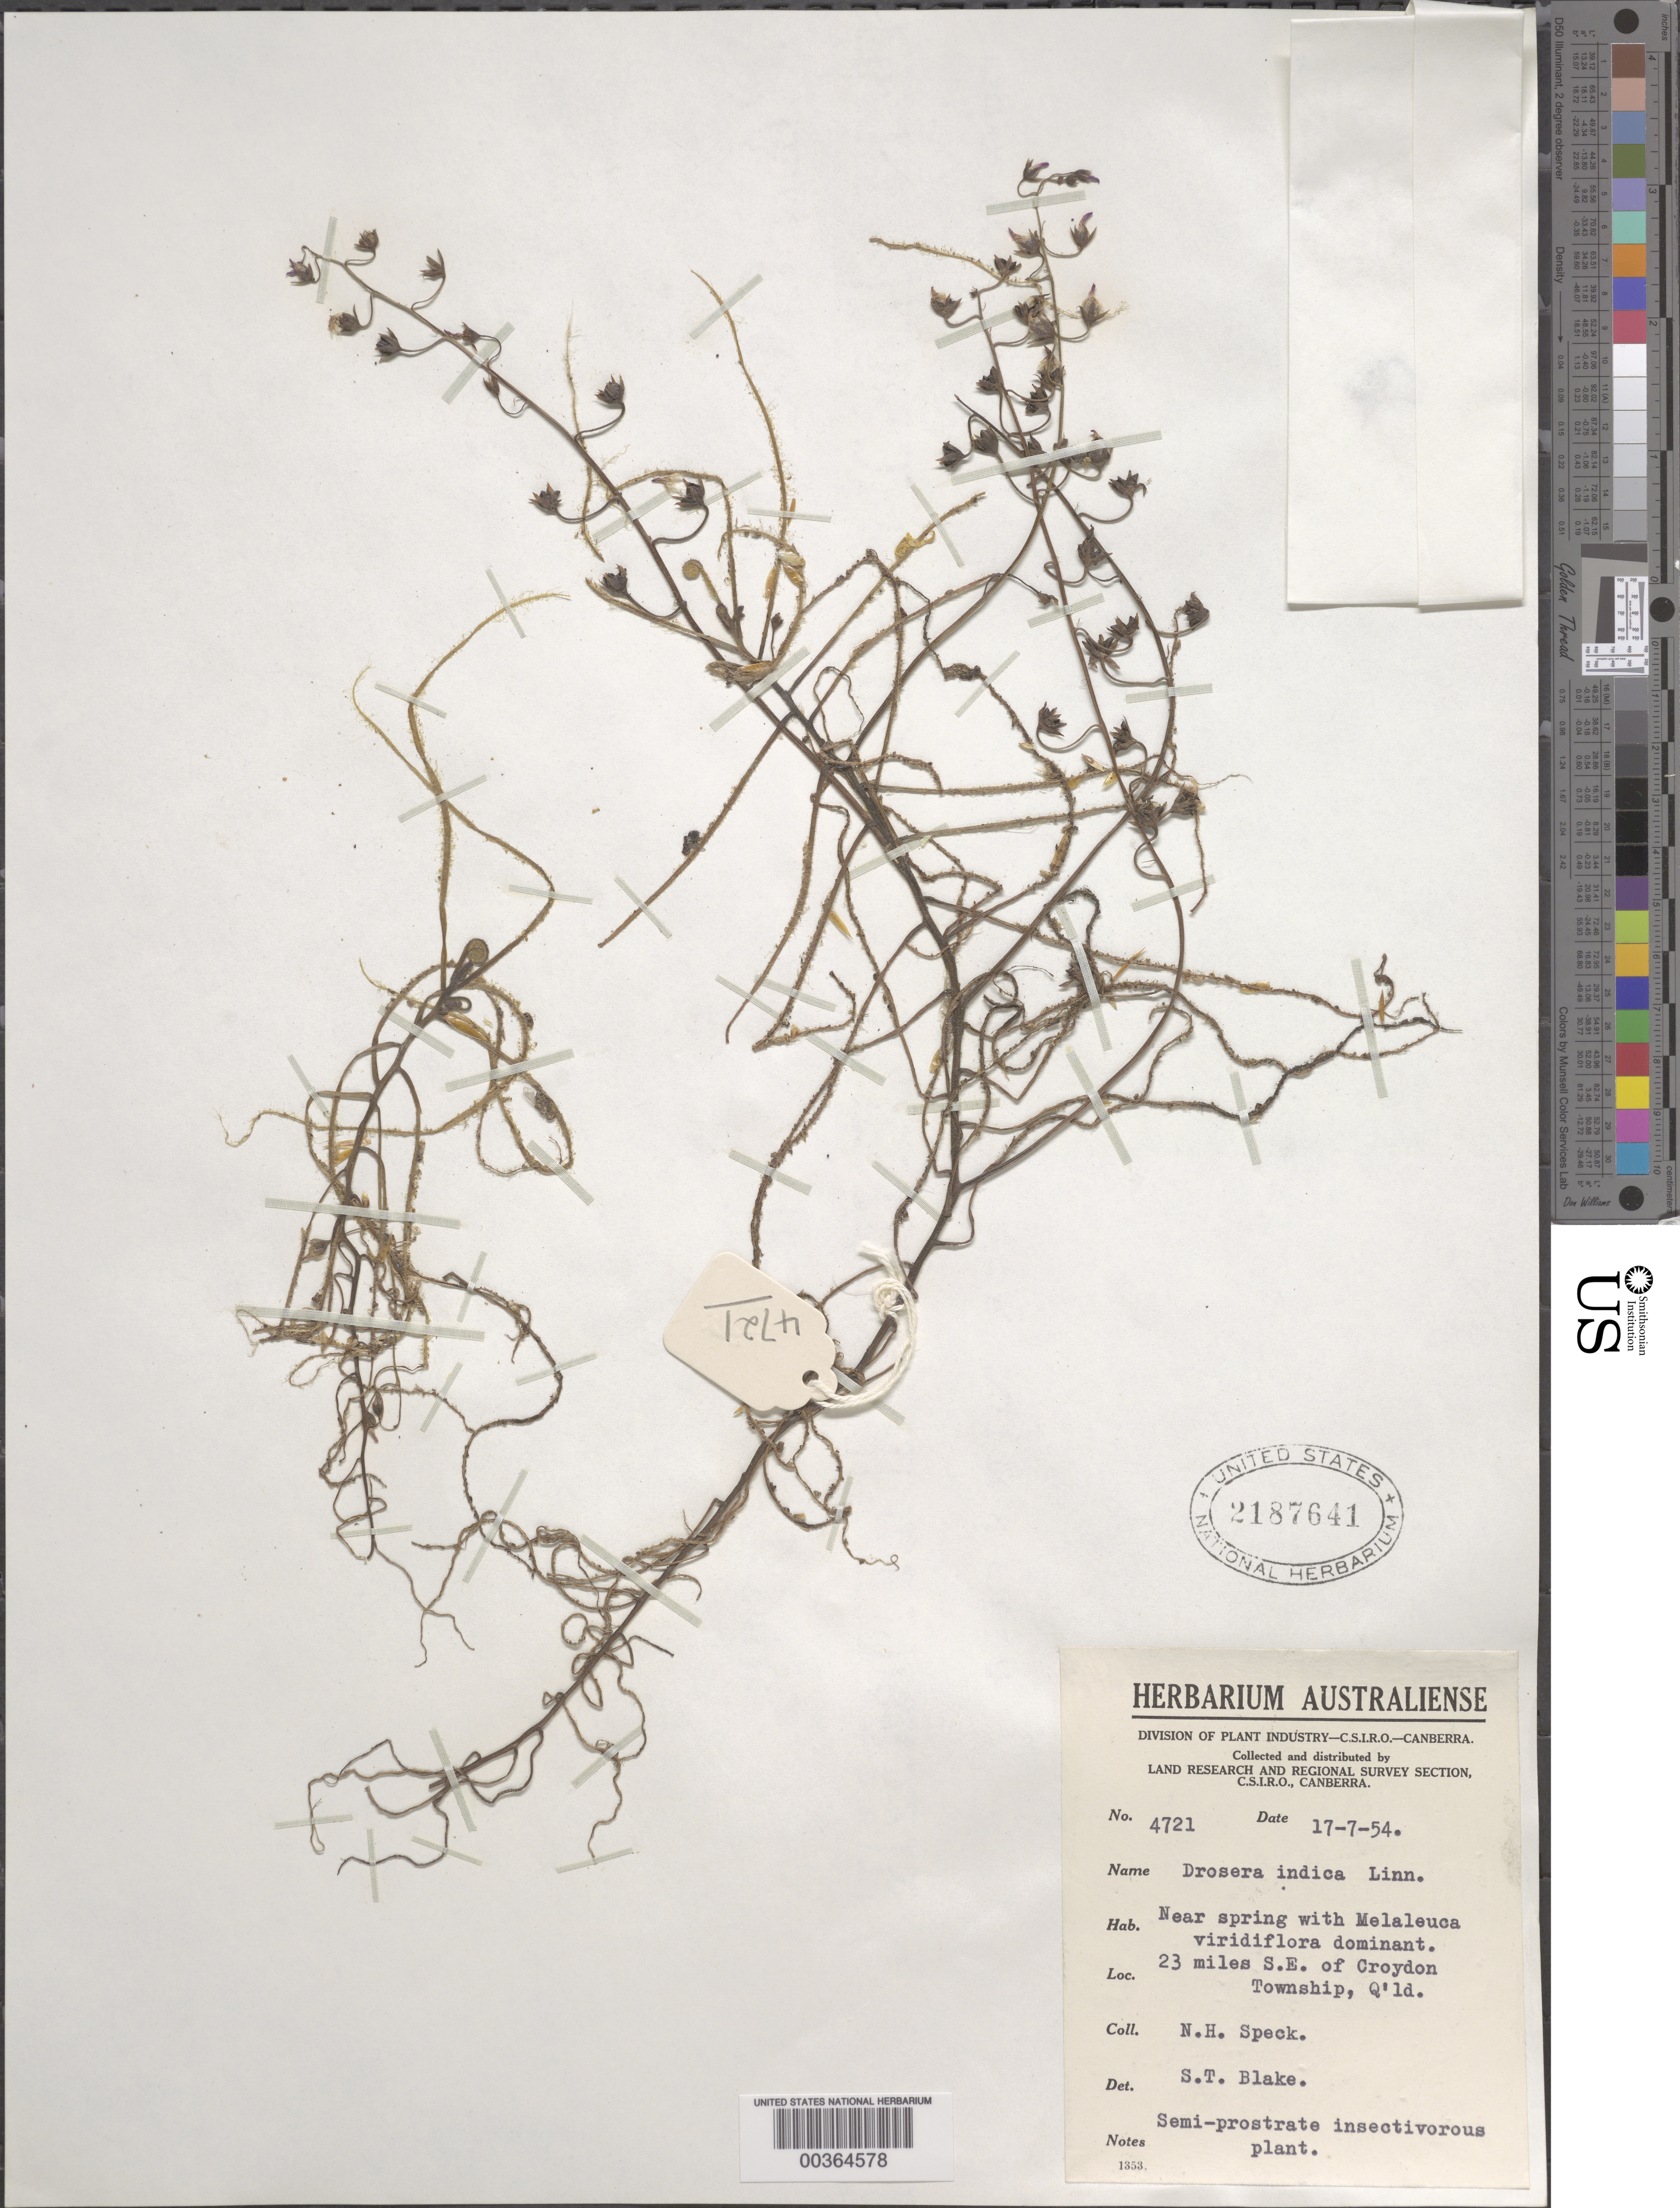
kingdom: Plantae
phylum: Tracheophyta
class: Magnoliopsida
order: Caryophyllales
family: Droseraceae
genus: Drosera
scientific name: Drosera indica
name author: L.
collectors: N. Speck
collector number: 4721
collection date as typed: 17 Jul 1954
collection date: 1954-07-17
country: Australia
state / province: Queensland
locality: Se of croyden township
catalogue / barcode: US 2187641